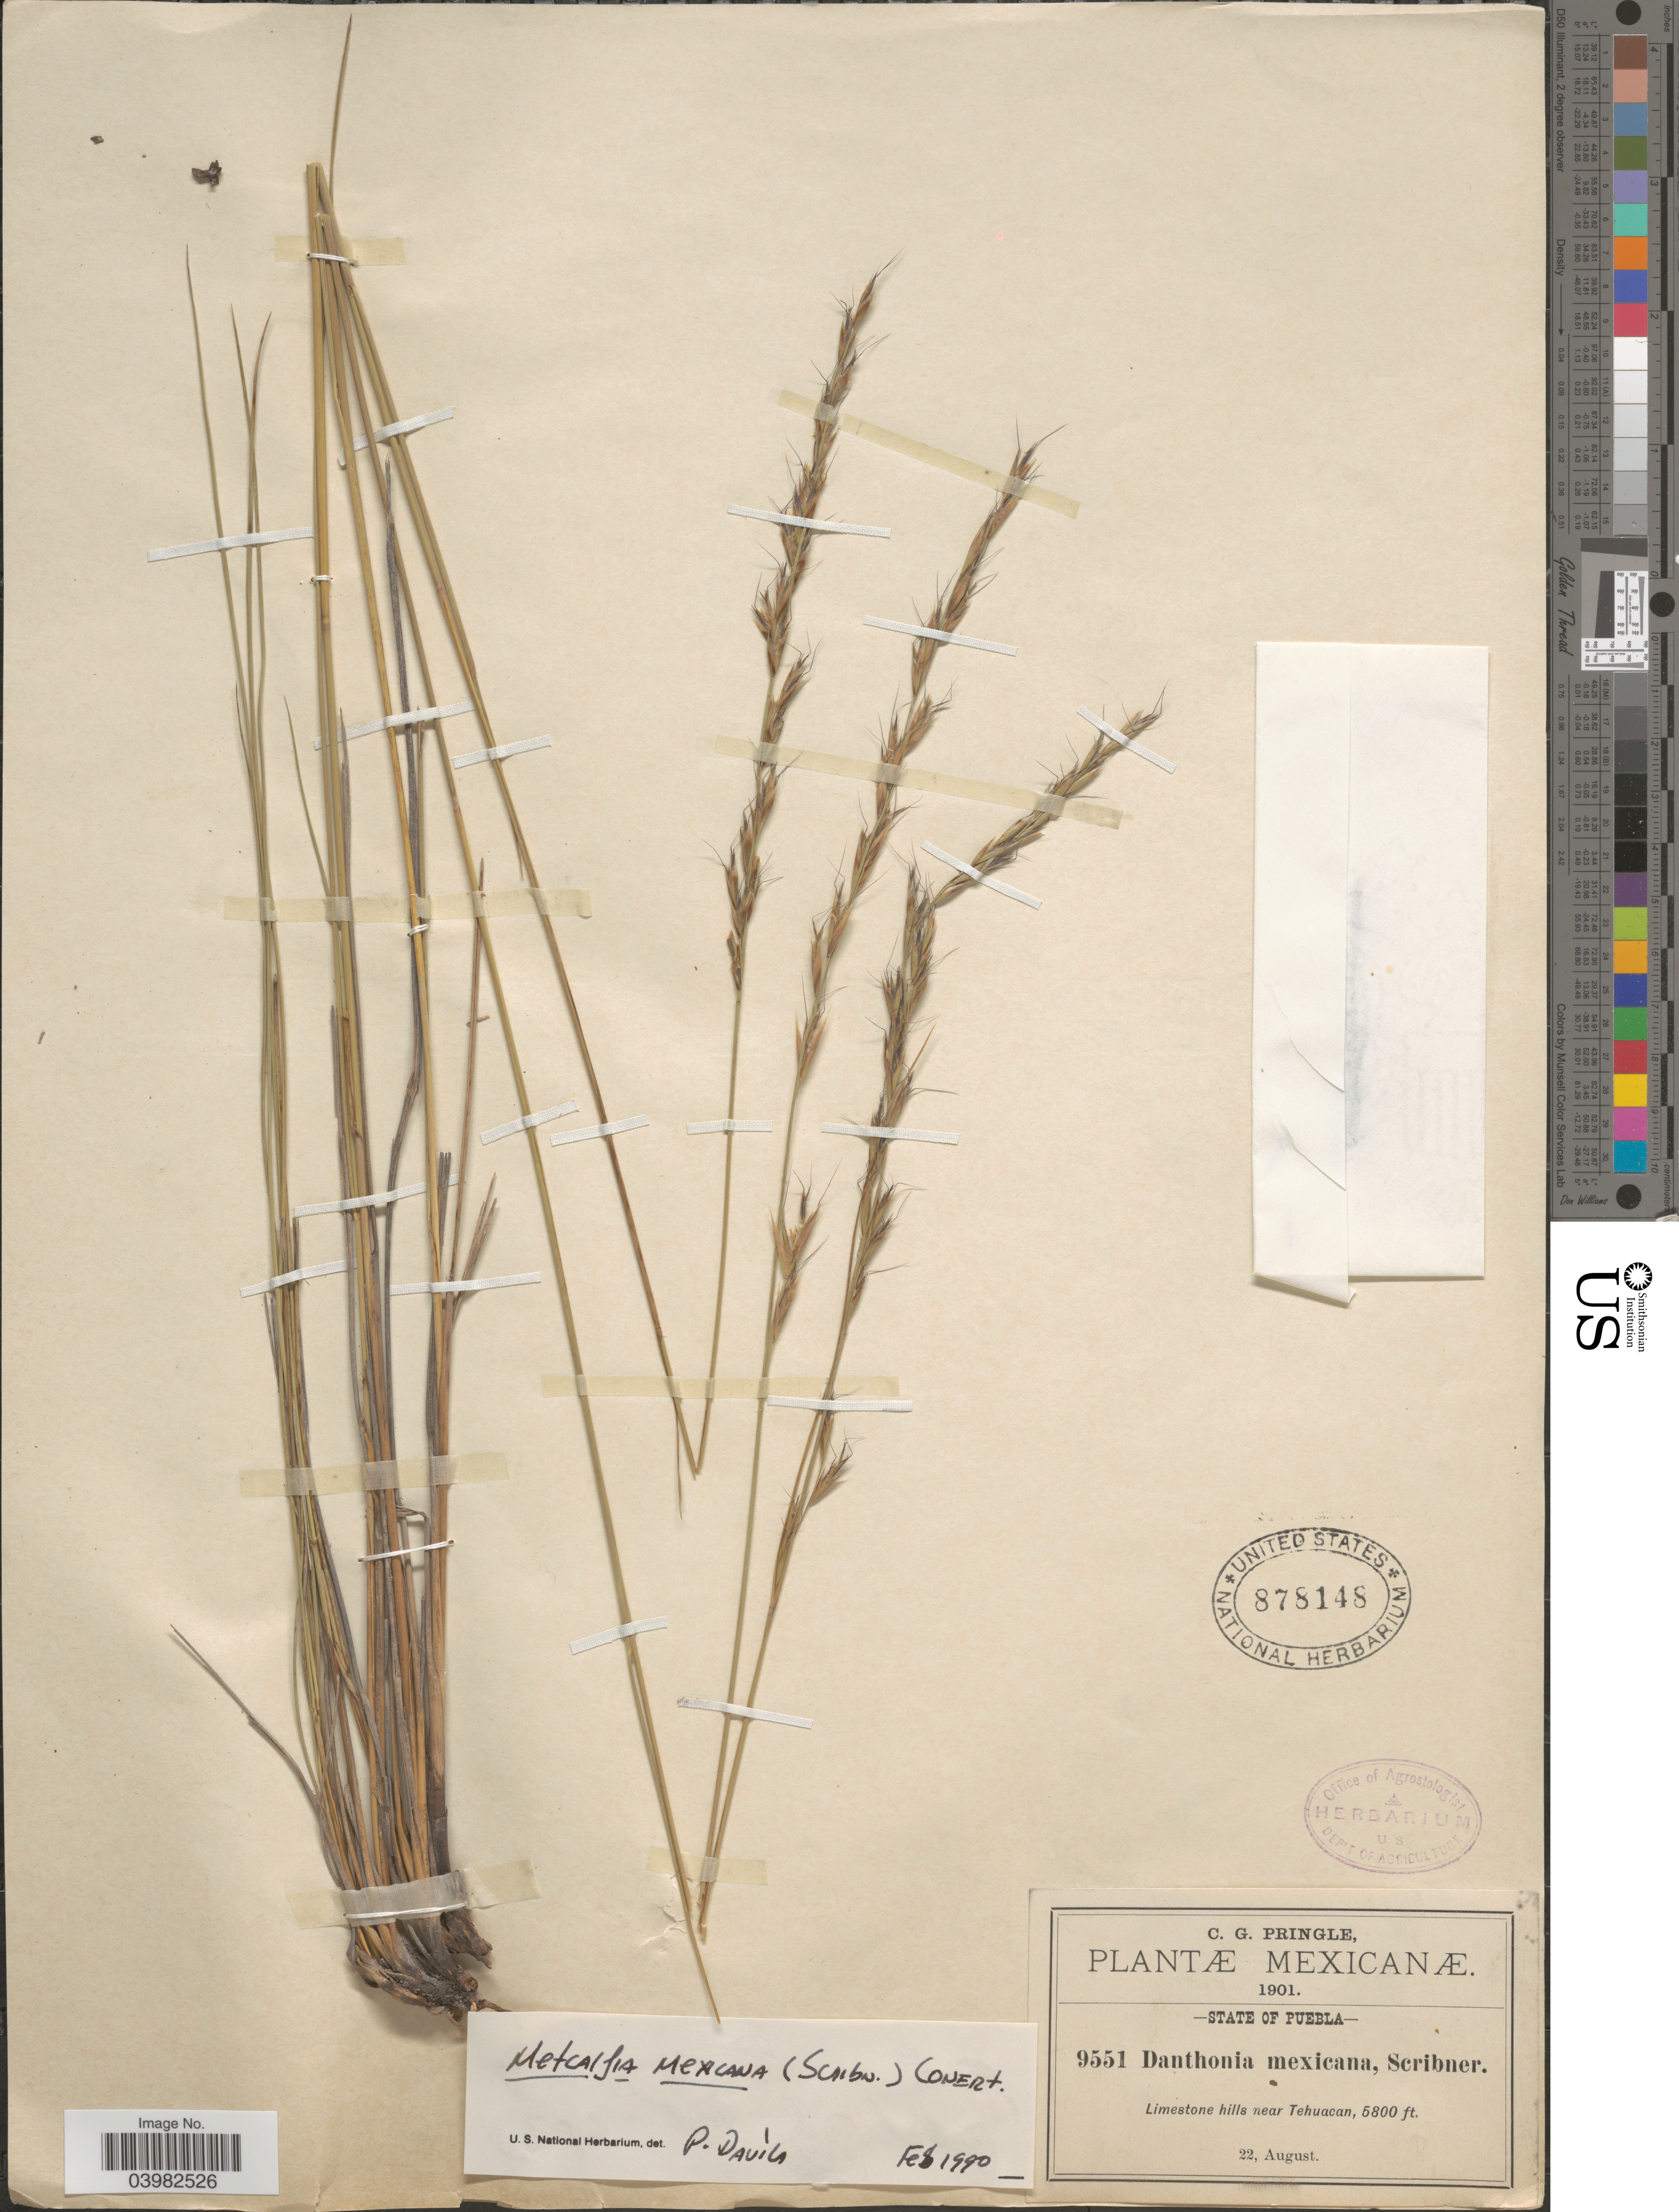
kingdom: Plantae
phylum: Tracheophyta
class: Liliopsida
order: Poales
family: Poaceae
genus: Metcalfia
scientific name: Metcalfia mexicana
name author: (Scribn.) Conert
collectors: C. G. Pringle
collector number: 9551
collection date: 1901-08-22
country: Mexico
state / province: Puebla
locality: Limestone hills near Tehuacan.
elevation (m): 1768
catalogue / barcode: US 878148